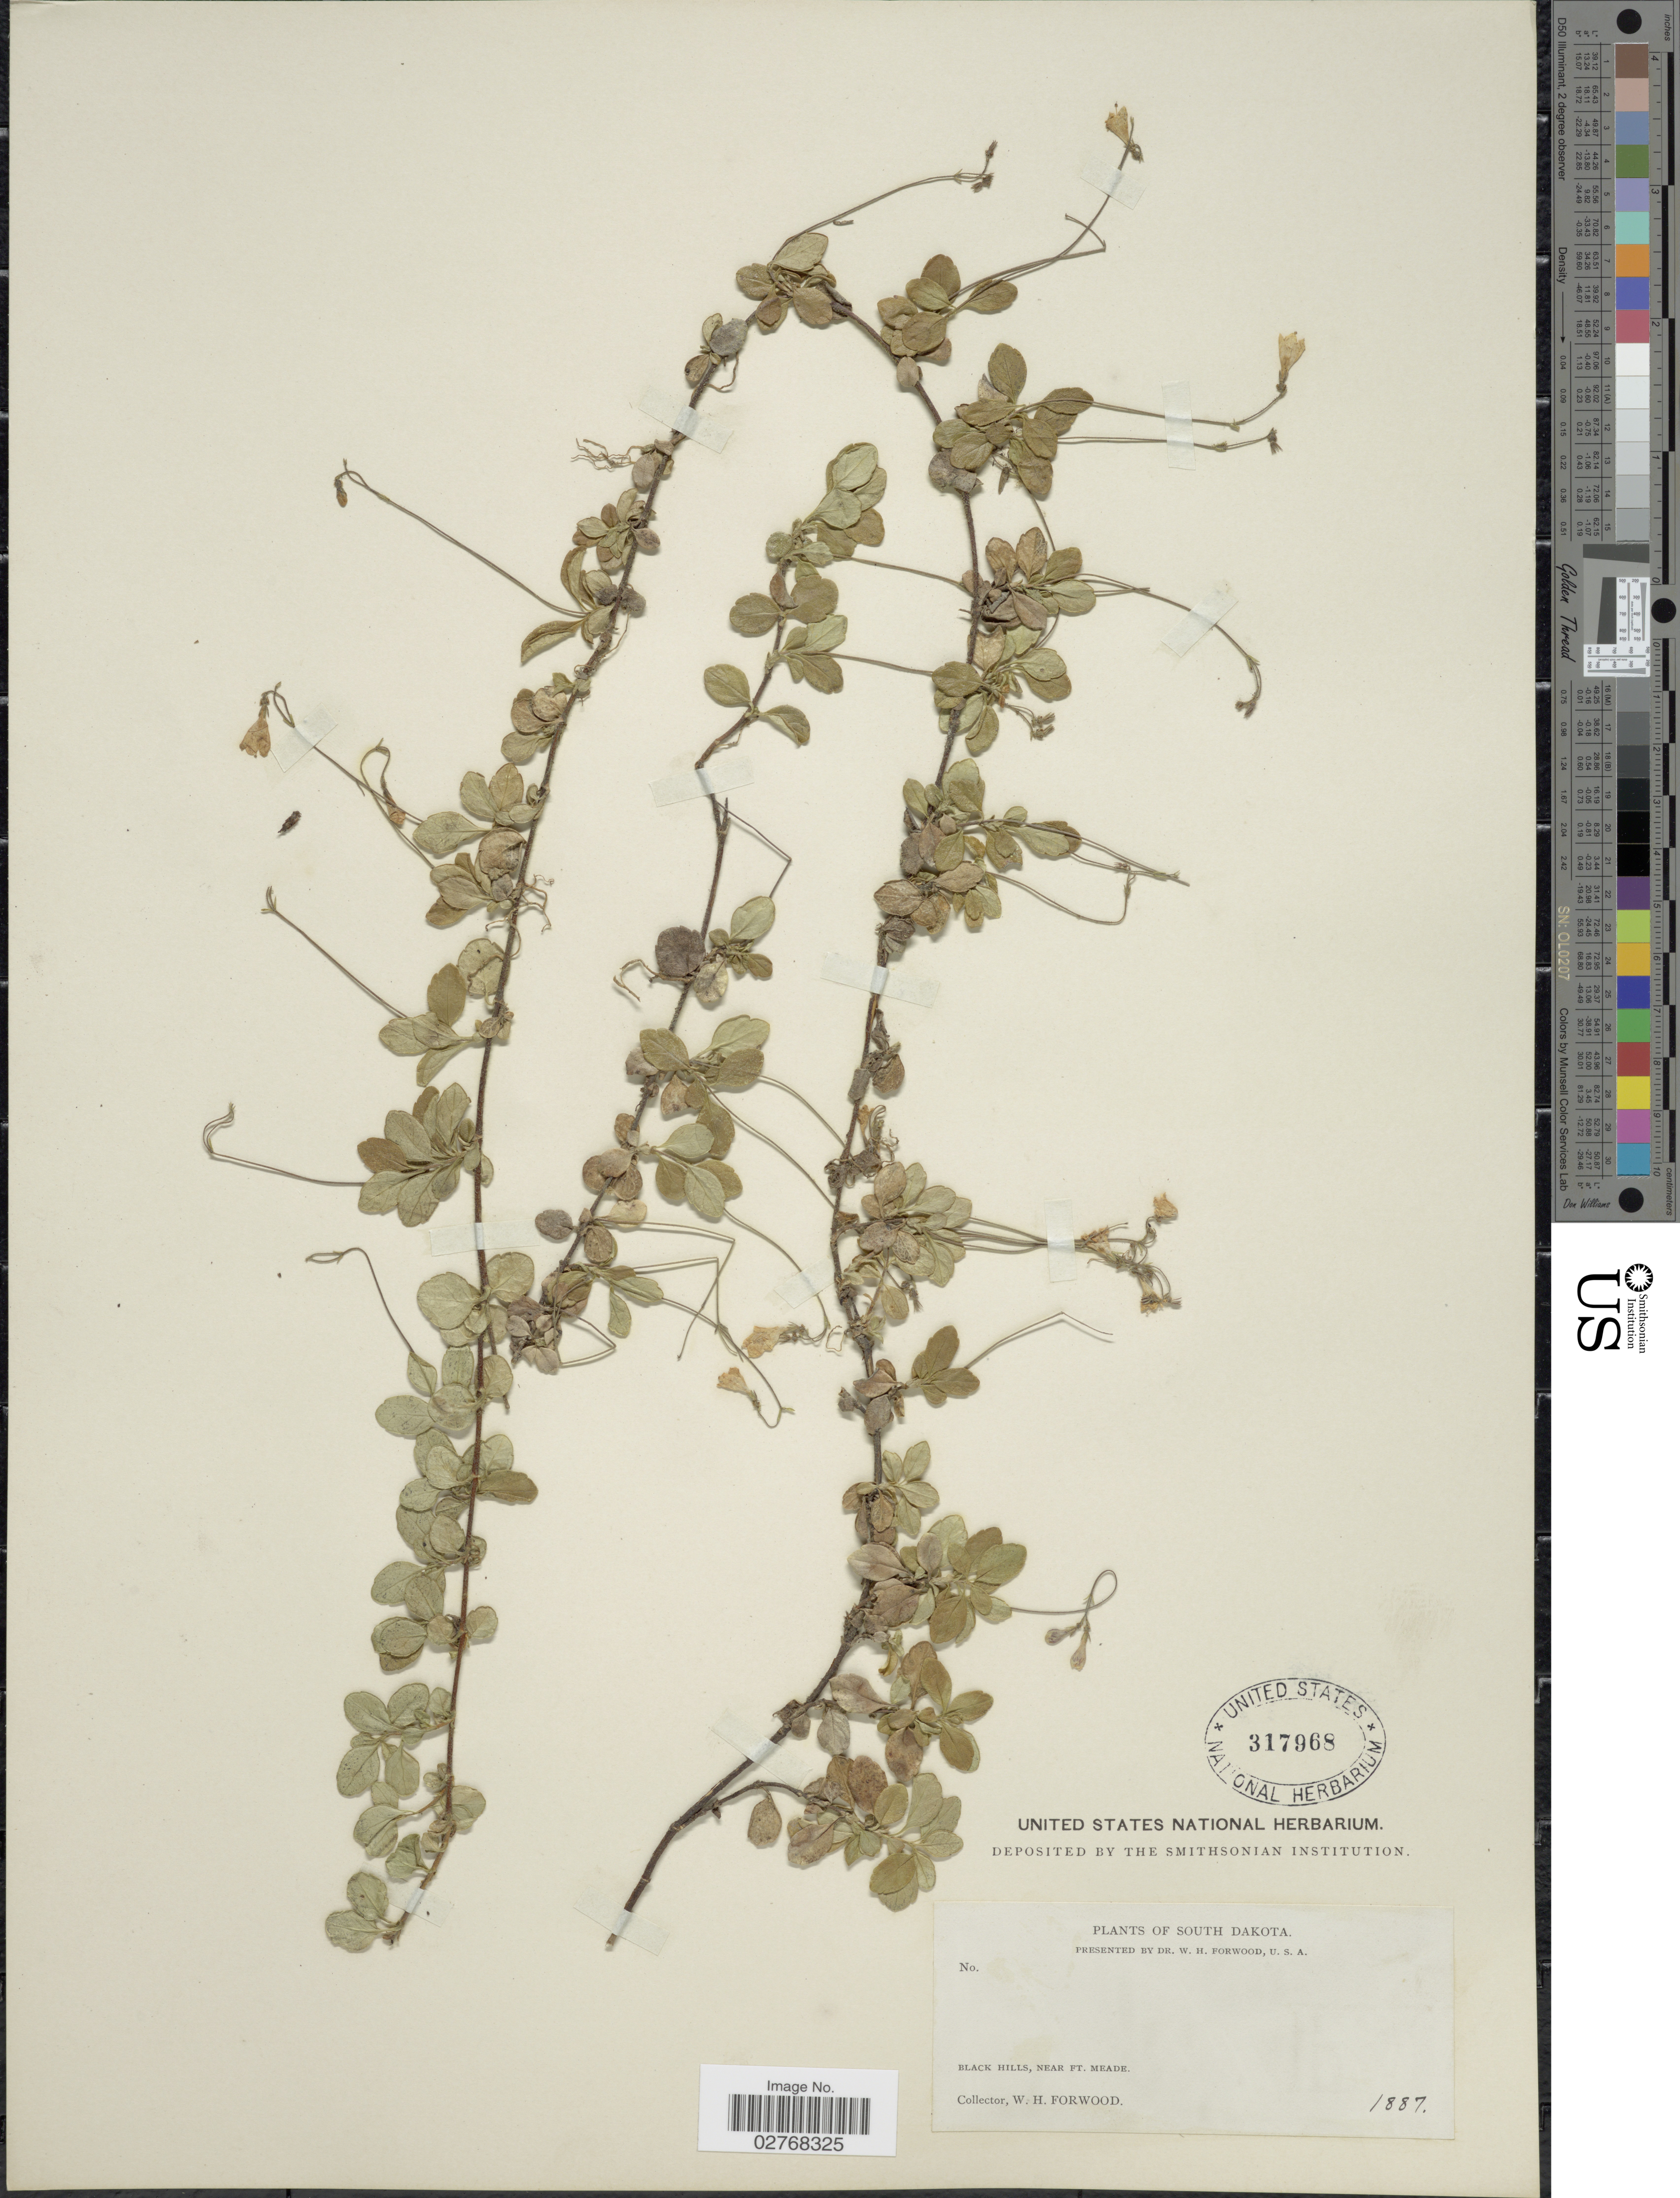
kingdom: Plantae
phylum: Tracheophyta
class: Magnoliopsida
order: Dipsacales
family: Caprifoliaceae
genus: Linnaea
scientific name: Linnaea borealis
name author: L.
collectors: W. Forwood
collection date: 1887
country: United States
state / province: South Dakota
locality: Black Hills, near Ft. Meade.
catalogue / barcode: US 317968